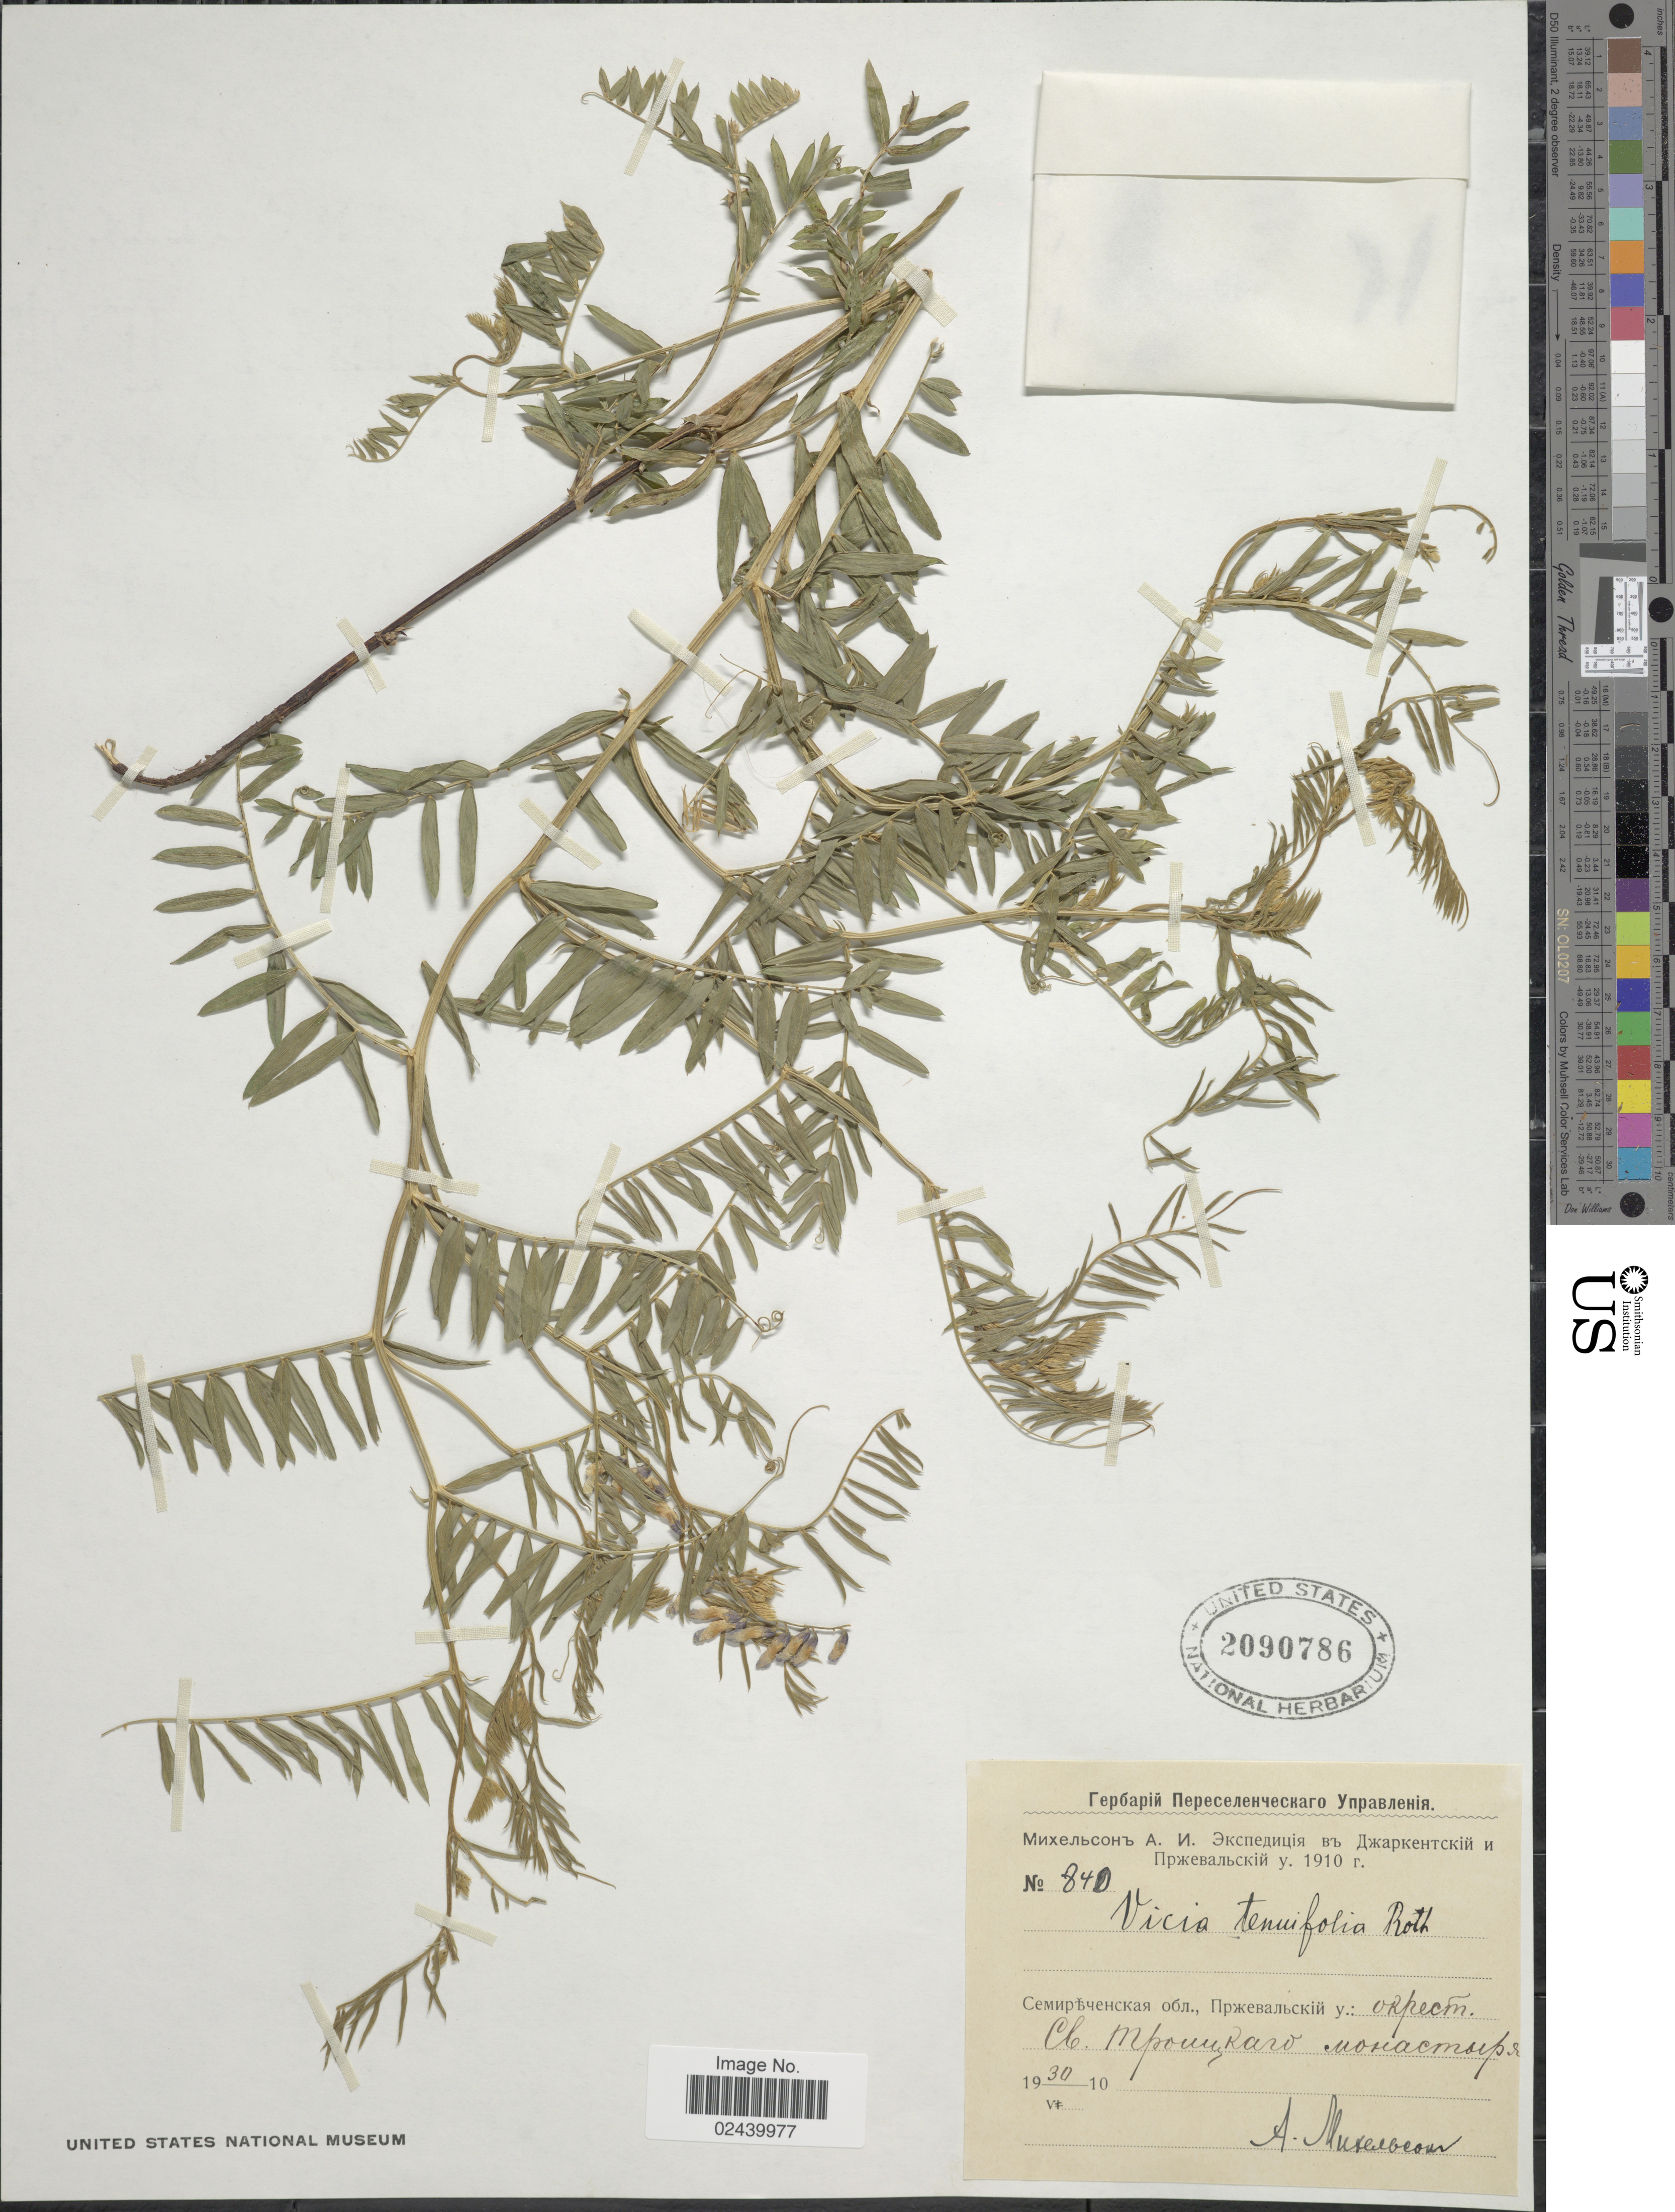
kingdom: Plantae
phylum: Tracheophyta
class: Magnoliopsida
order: Fabales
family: Fabaceae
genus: Vicia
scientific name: Vicia tenuifolia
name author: Ten.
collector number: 840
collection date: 1910-05-30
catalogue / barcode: US 2090786